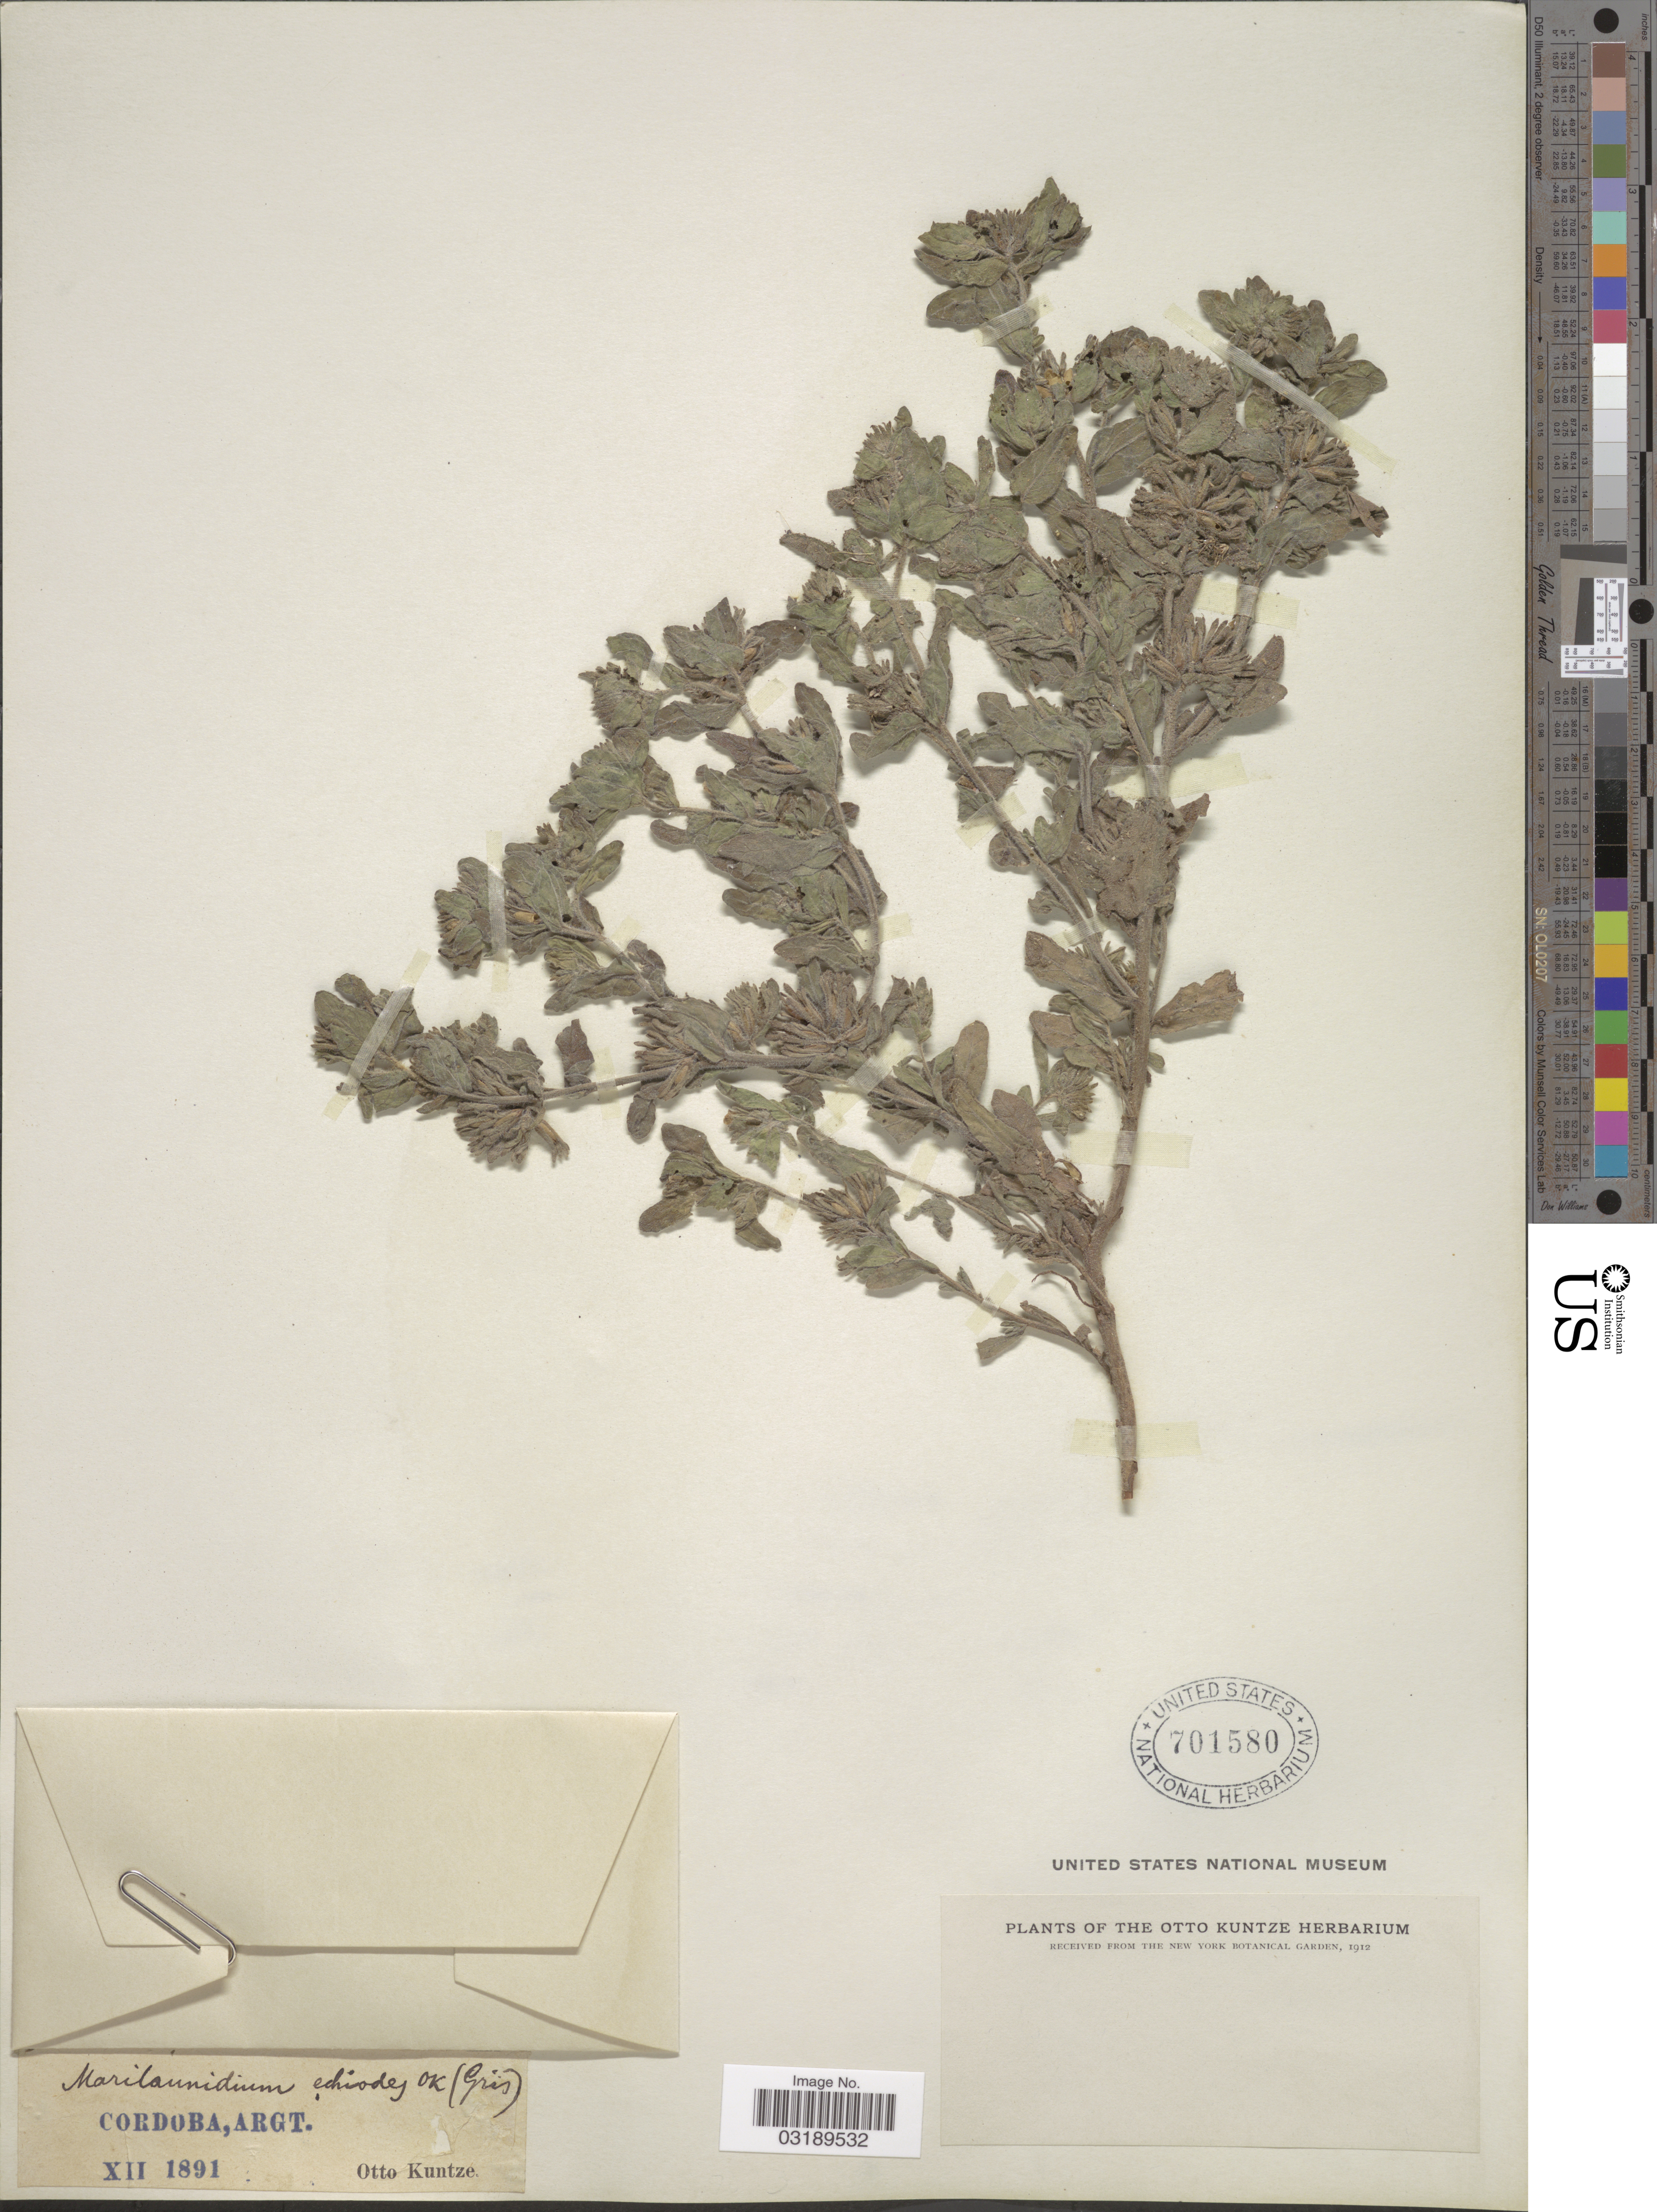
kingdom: Plantae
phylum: Tracheophyta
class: Magnoliopsida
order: Boraginales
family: Namaceae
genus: Nama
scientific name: Nama echioides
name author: Griseb.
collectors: C.E.O. Kuntze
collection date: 1891-12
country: Argentina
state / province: Cordoba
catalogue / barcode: US 701580